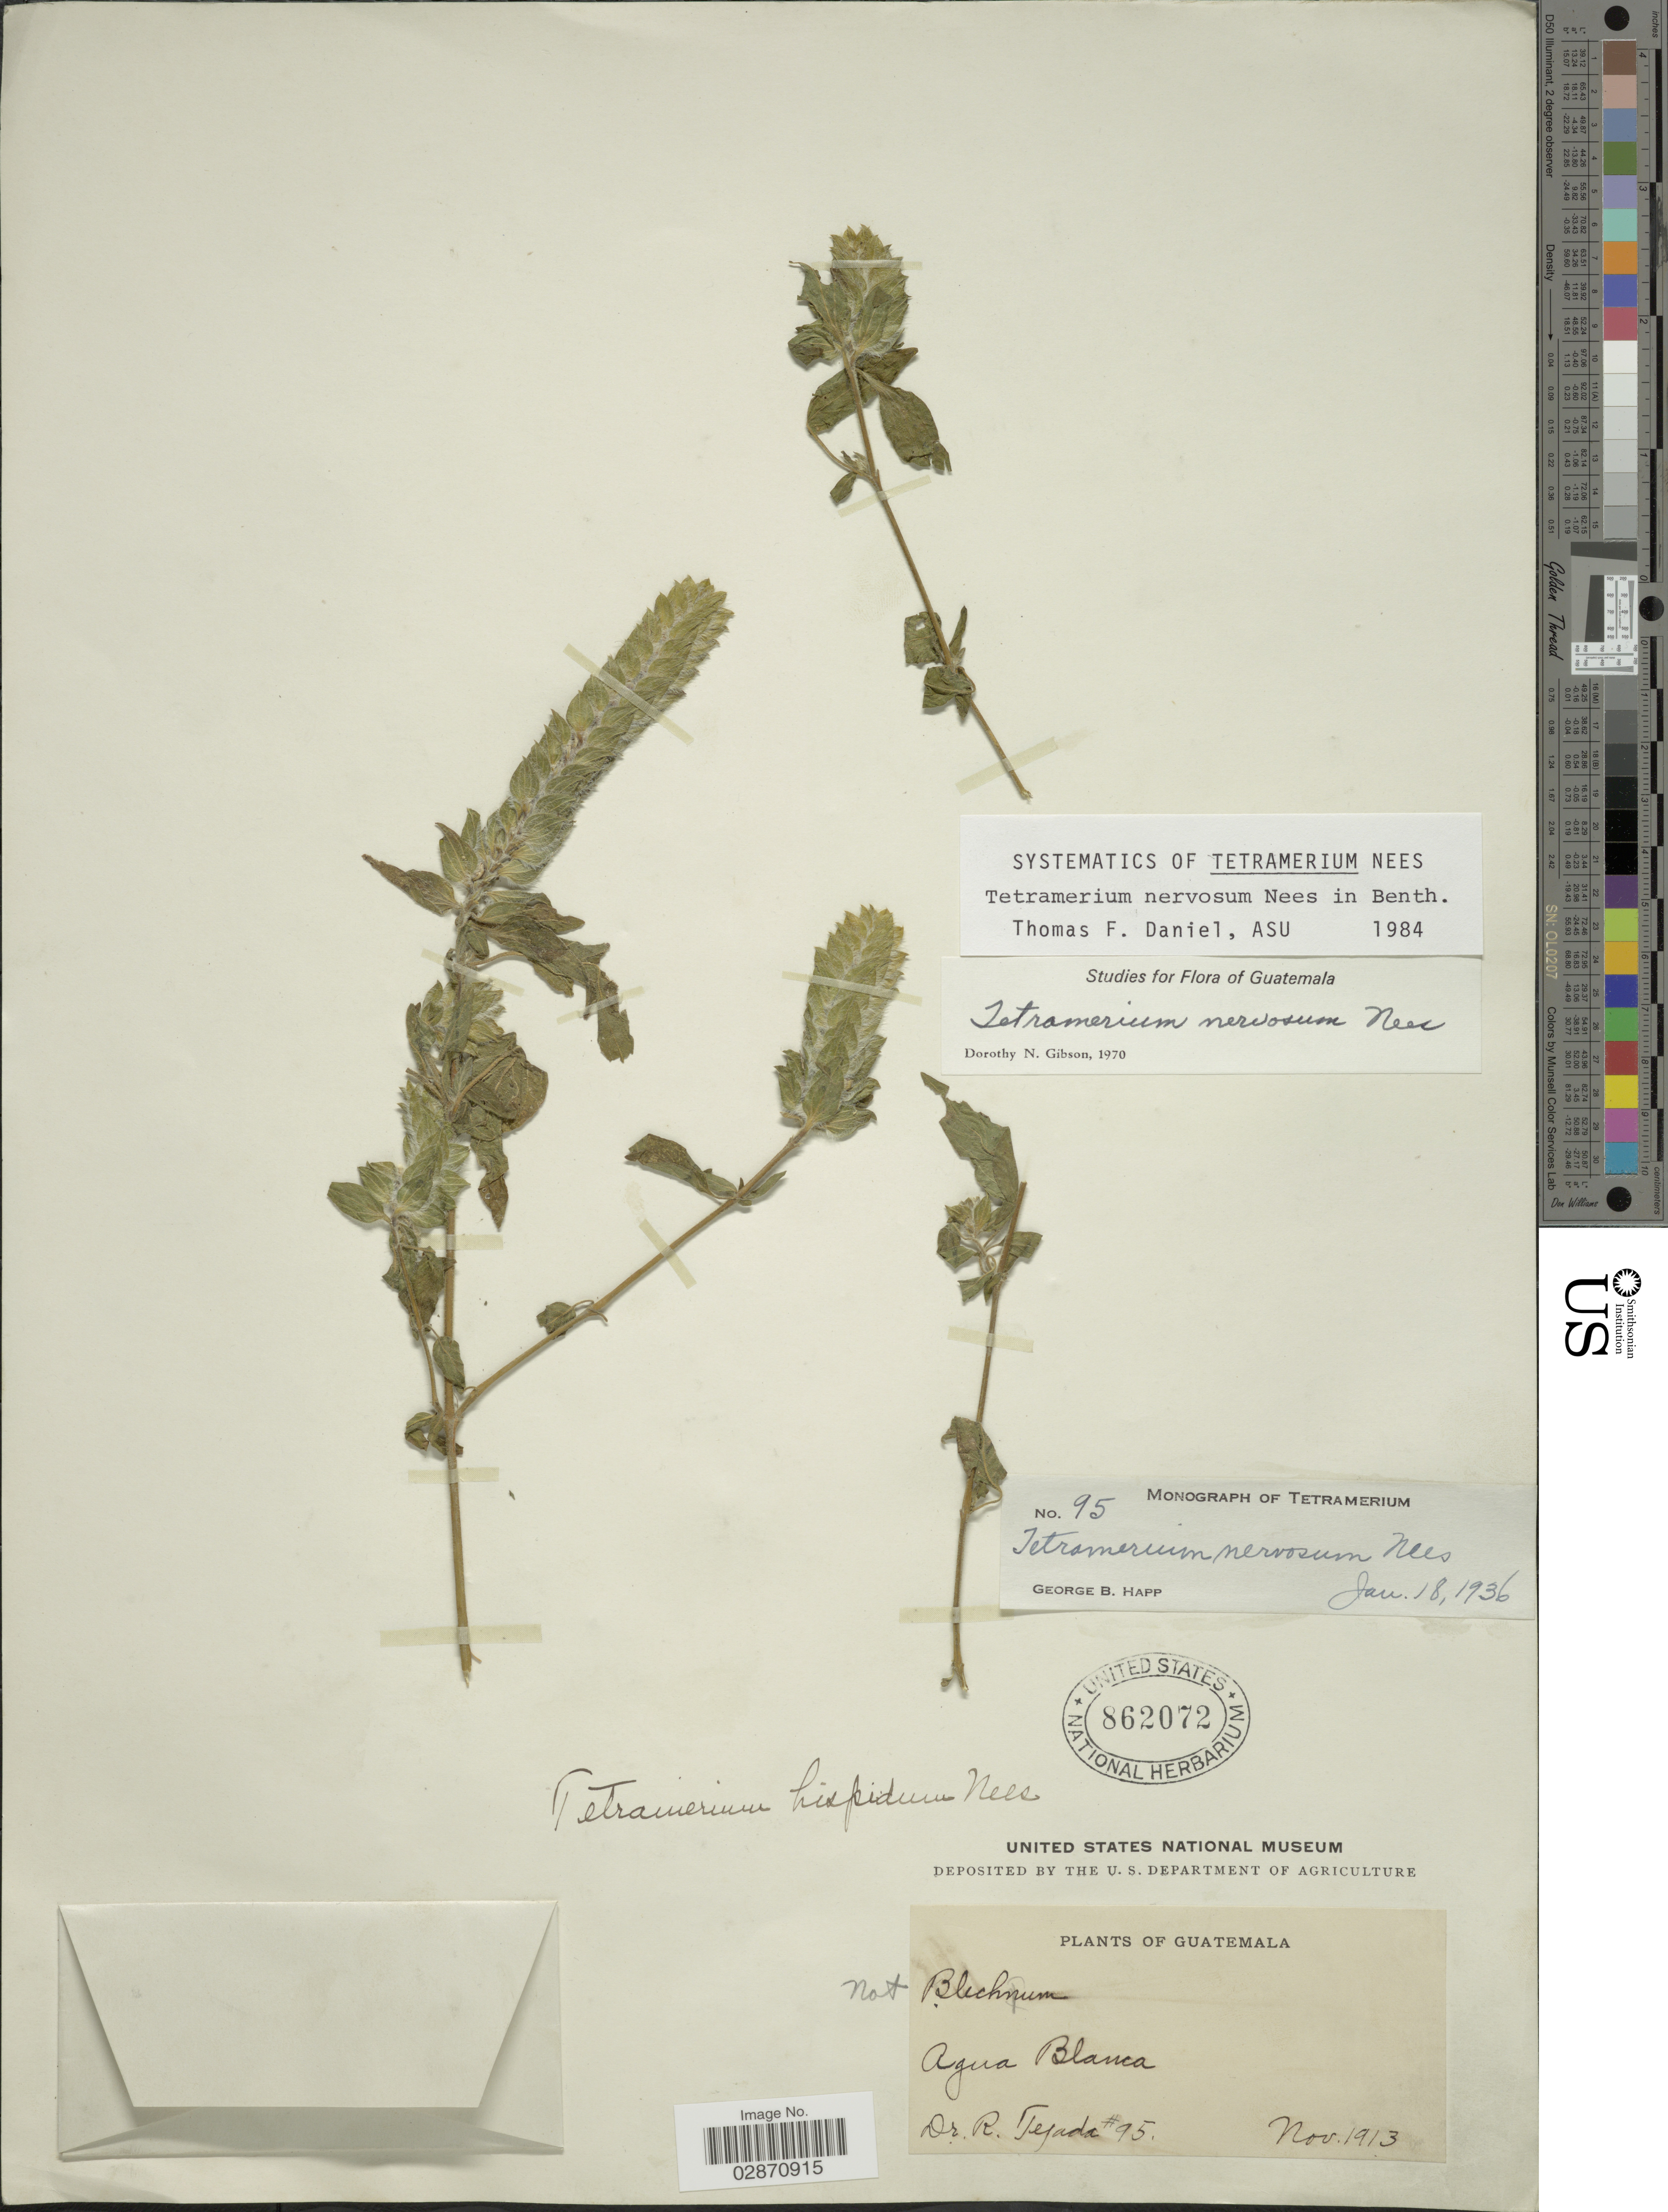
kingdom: Plantae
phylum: Tracheophyta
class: Magnoliopsida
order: Lamiales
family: Acanthaceae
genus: Tetramerium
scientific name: Tetramerium nervosum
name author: Nees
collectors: R. Tejada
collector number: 95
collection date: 1913-11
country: Guatemala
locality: Agua Blanca.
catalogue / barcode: US 862072